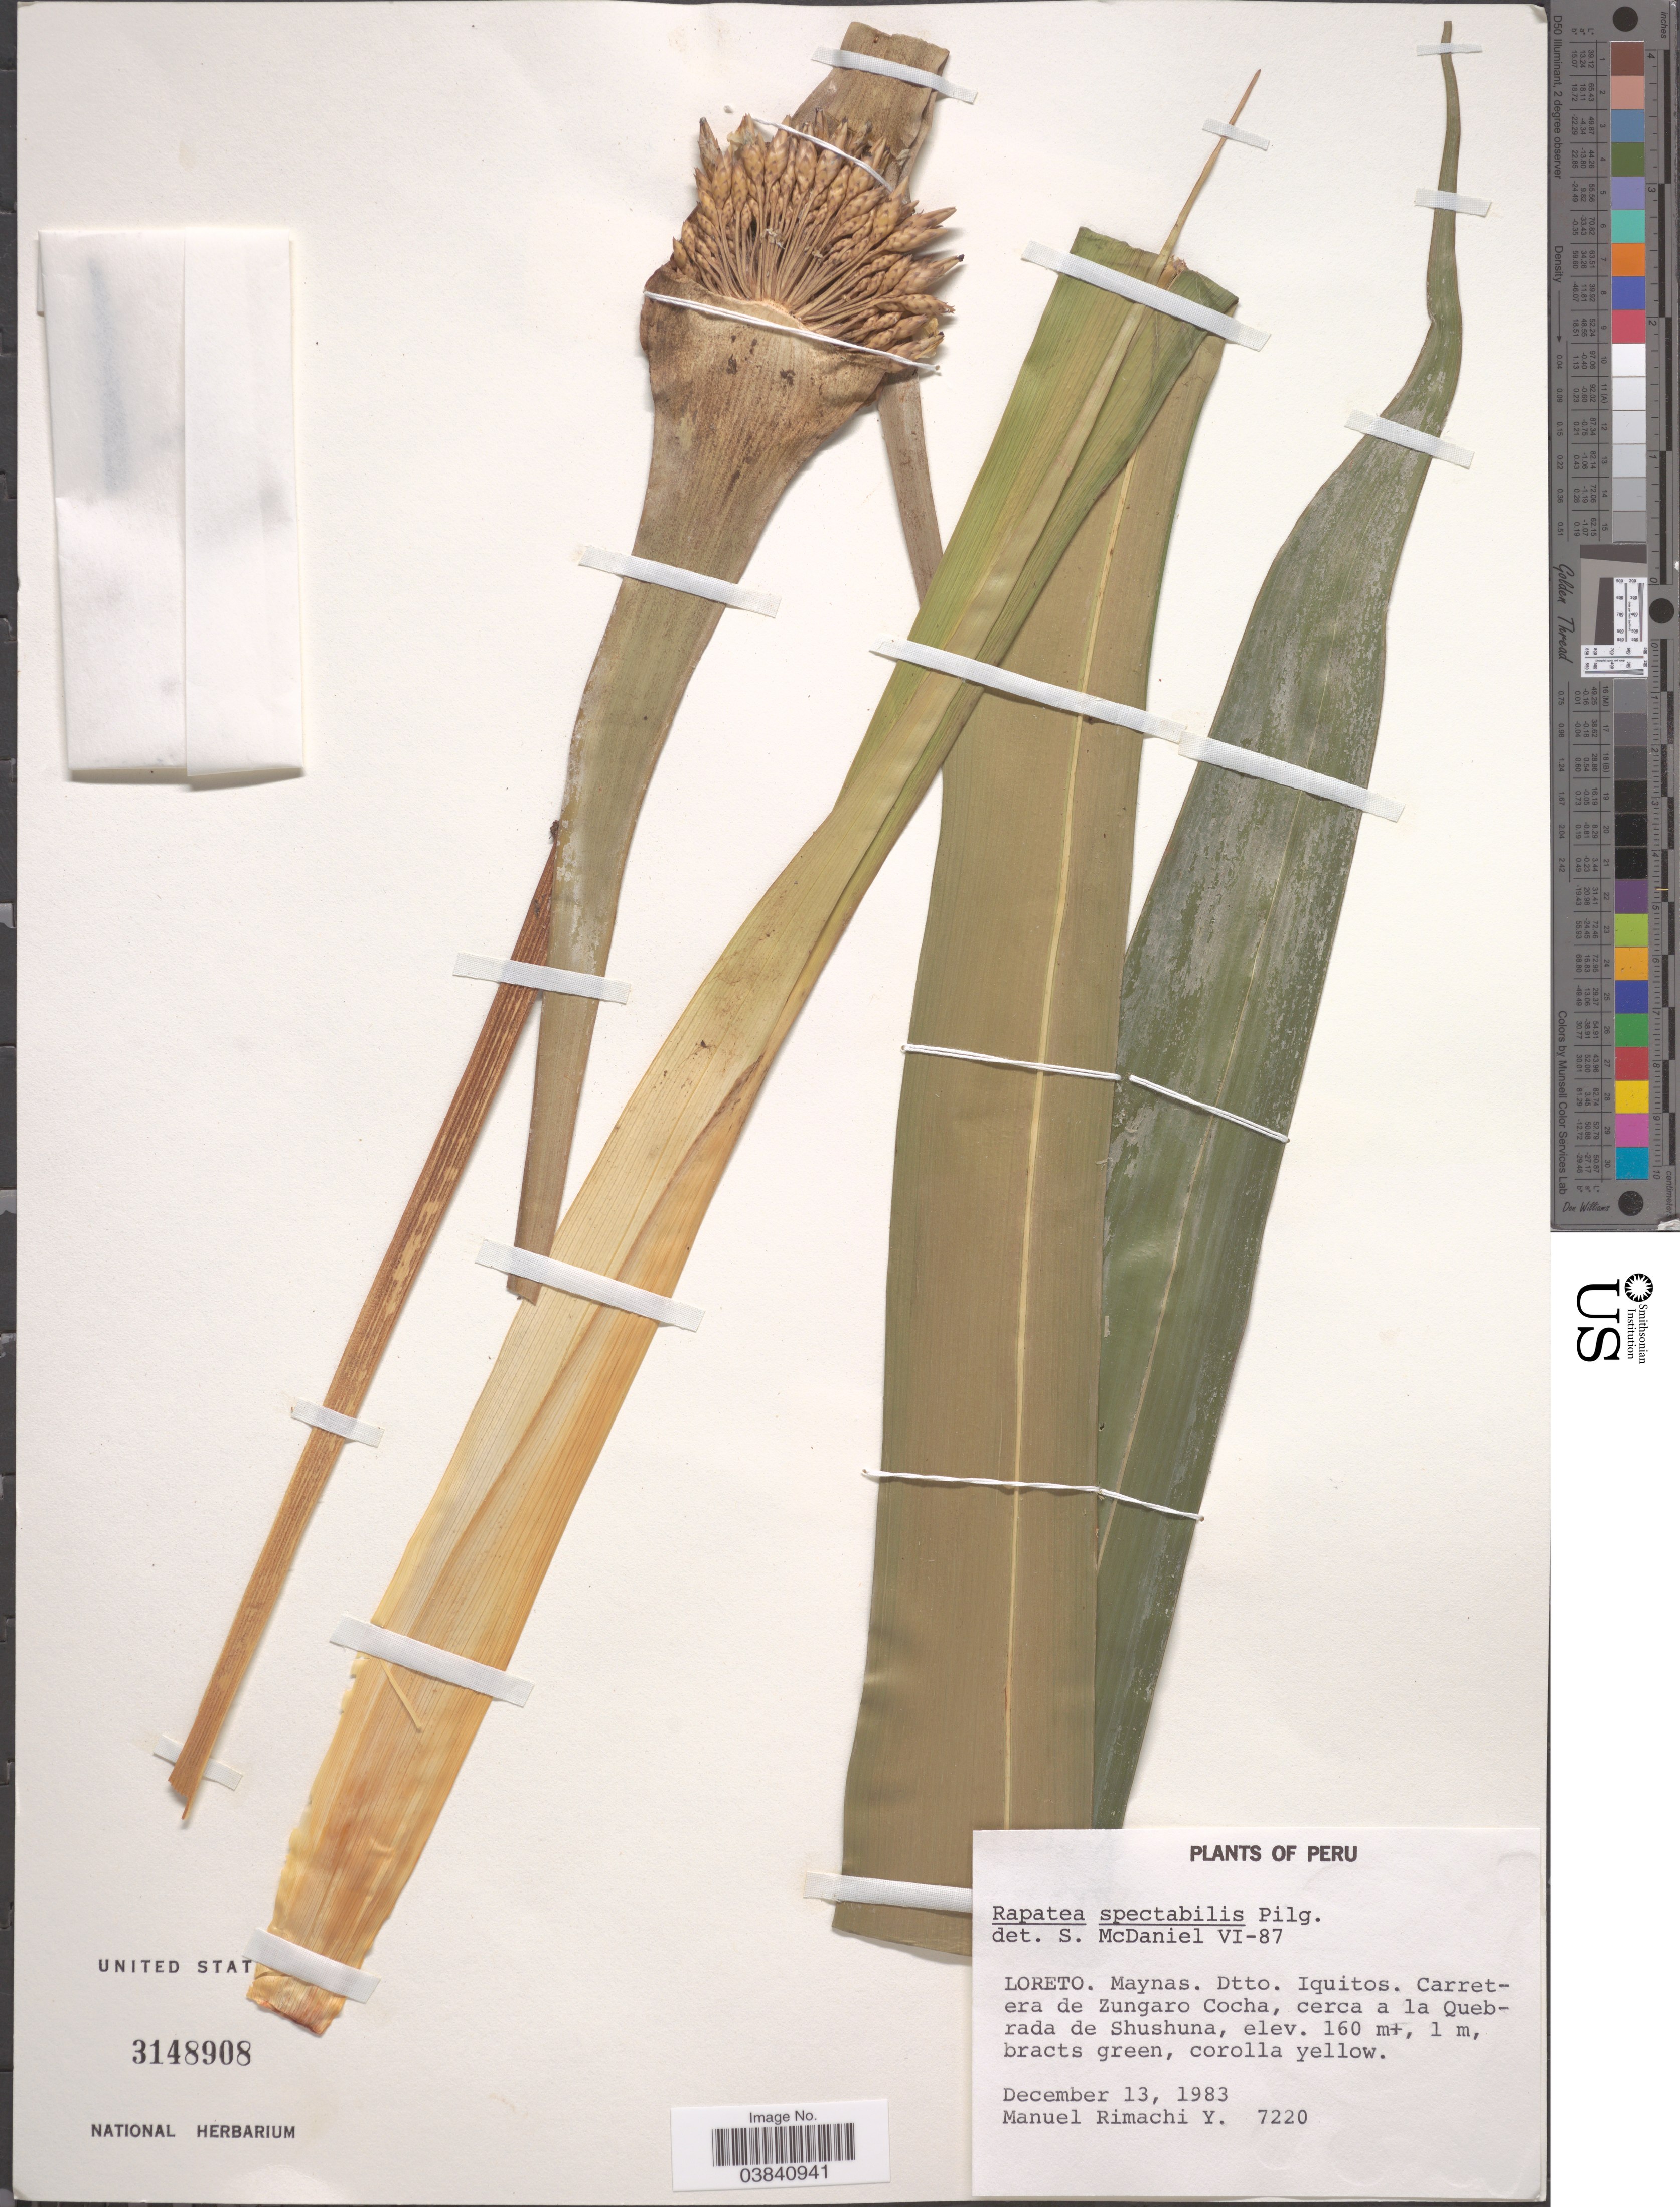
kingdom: Plantae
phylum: Tracheophyta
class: Liliopsida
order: Poales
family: Rapateaceae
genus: Rapatea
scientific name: Rapatea spectabilis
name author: Pilg.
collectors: M. Rimachi Y.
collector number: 7220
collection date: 1983-12-13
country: Peru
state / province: Loreto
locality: Maynas. Dtto. Iquitos. Carretera de Zungaro Cocha, cerca a la Quebrada de Shushuna.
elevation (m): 160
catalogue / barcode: US 3148908